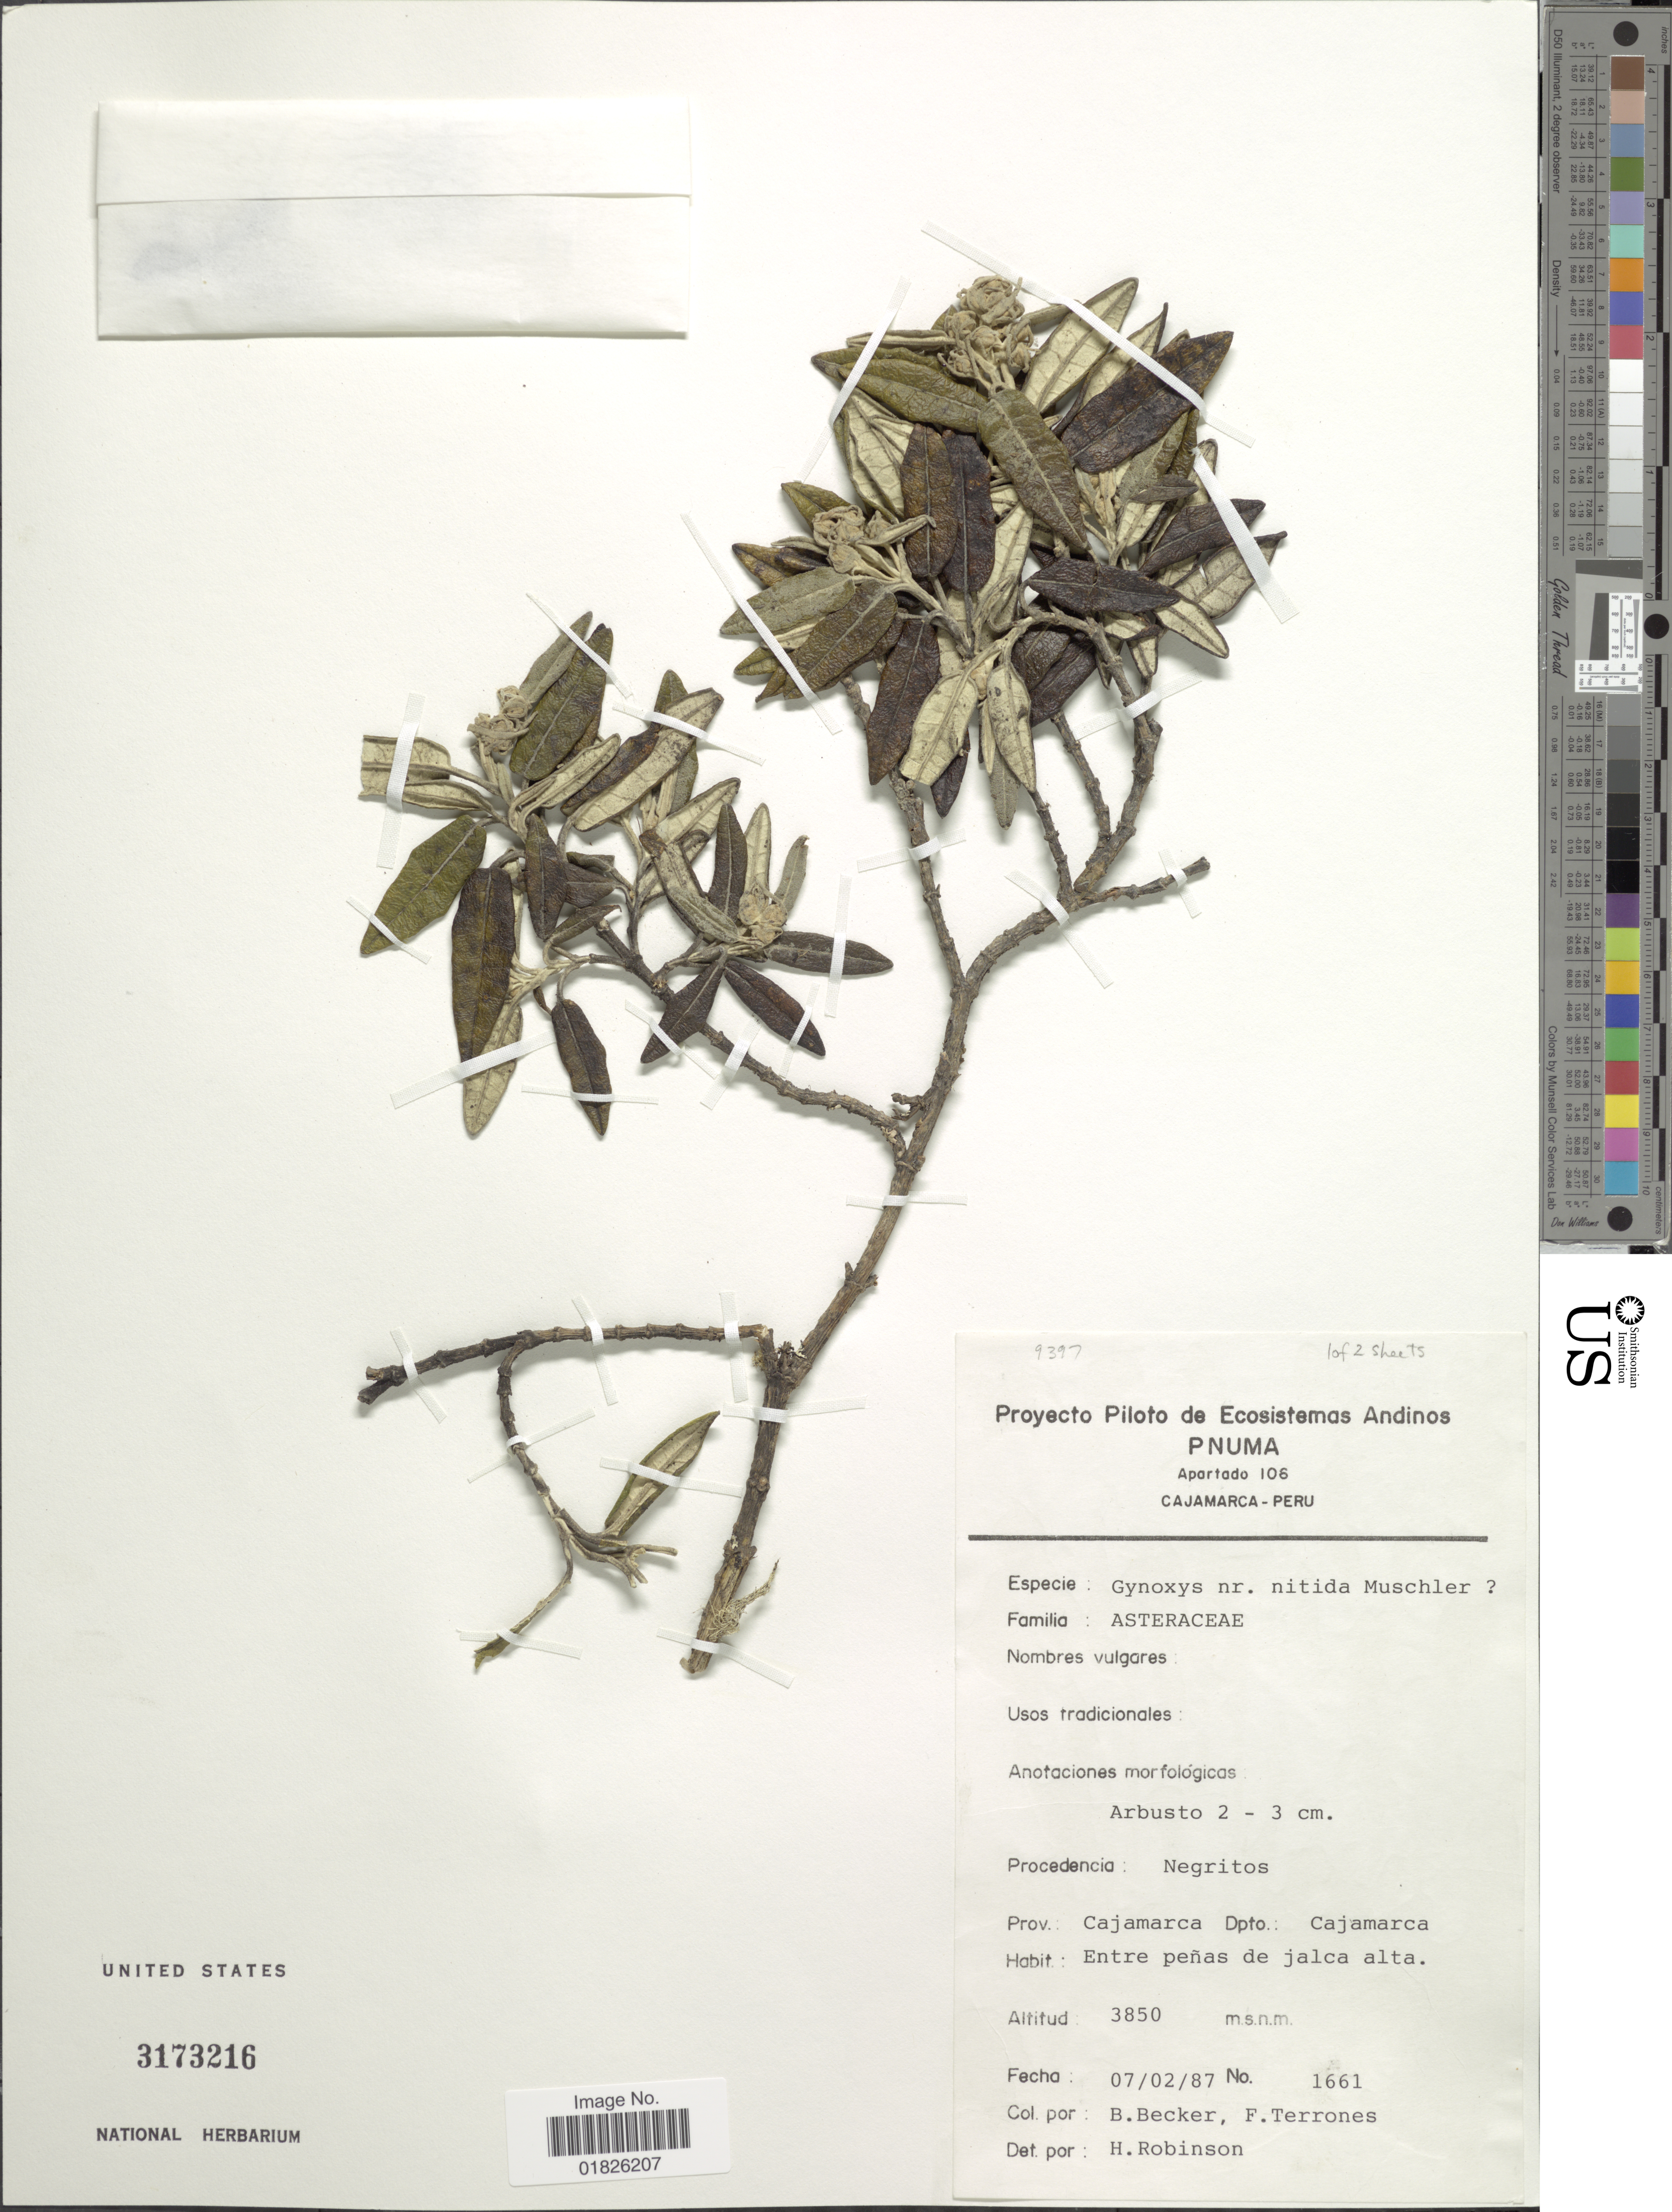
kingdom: Plantae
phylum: Tracheophyta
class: Magnoliopsida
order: Asterales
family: Asteraceae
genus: Gynoxys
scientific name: Gynoxys ferreyrae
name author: B. Herrera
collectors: B. Becker & F. Terrones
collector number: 1661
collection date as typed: Transcribed d/m/y: 7/2/87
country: Peru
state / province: Cajamarca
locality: Dpto.: Cajamarca, entre peñas de jalca alta, Negritos.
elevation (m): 3850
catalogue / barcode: US 3173216